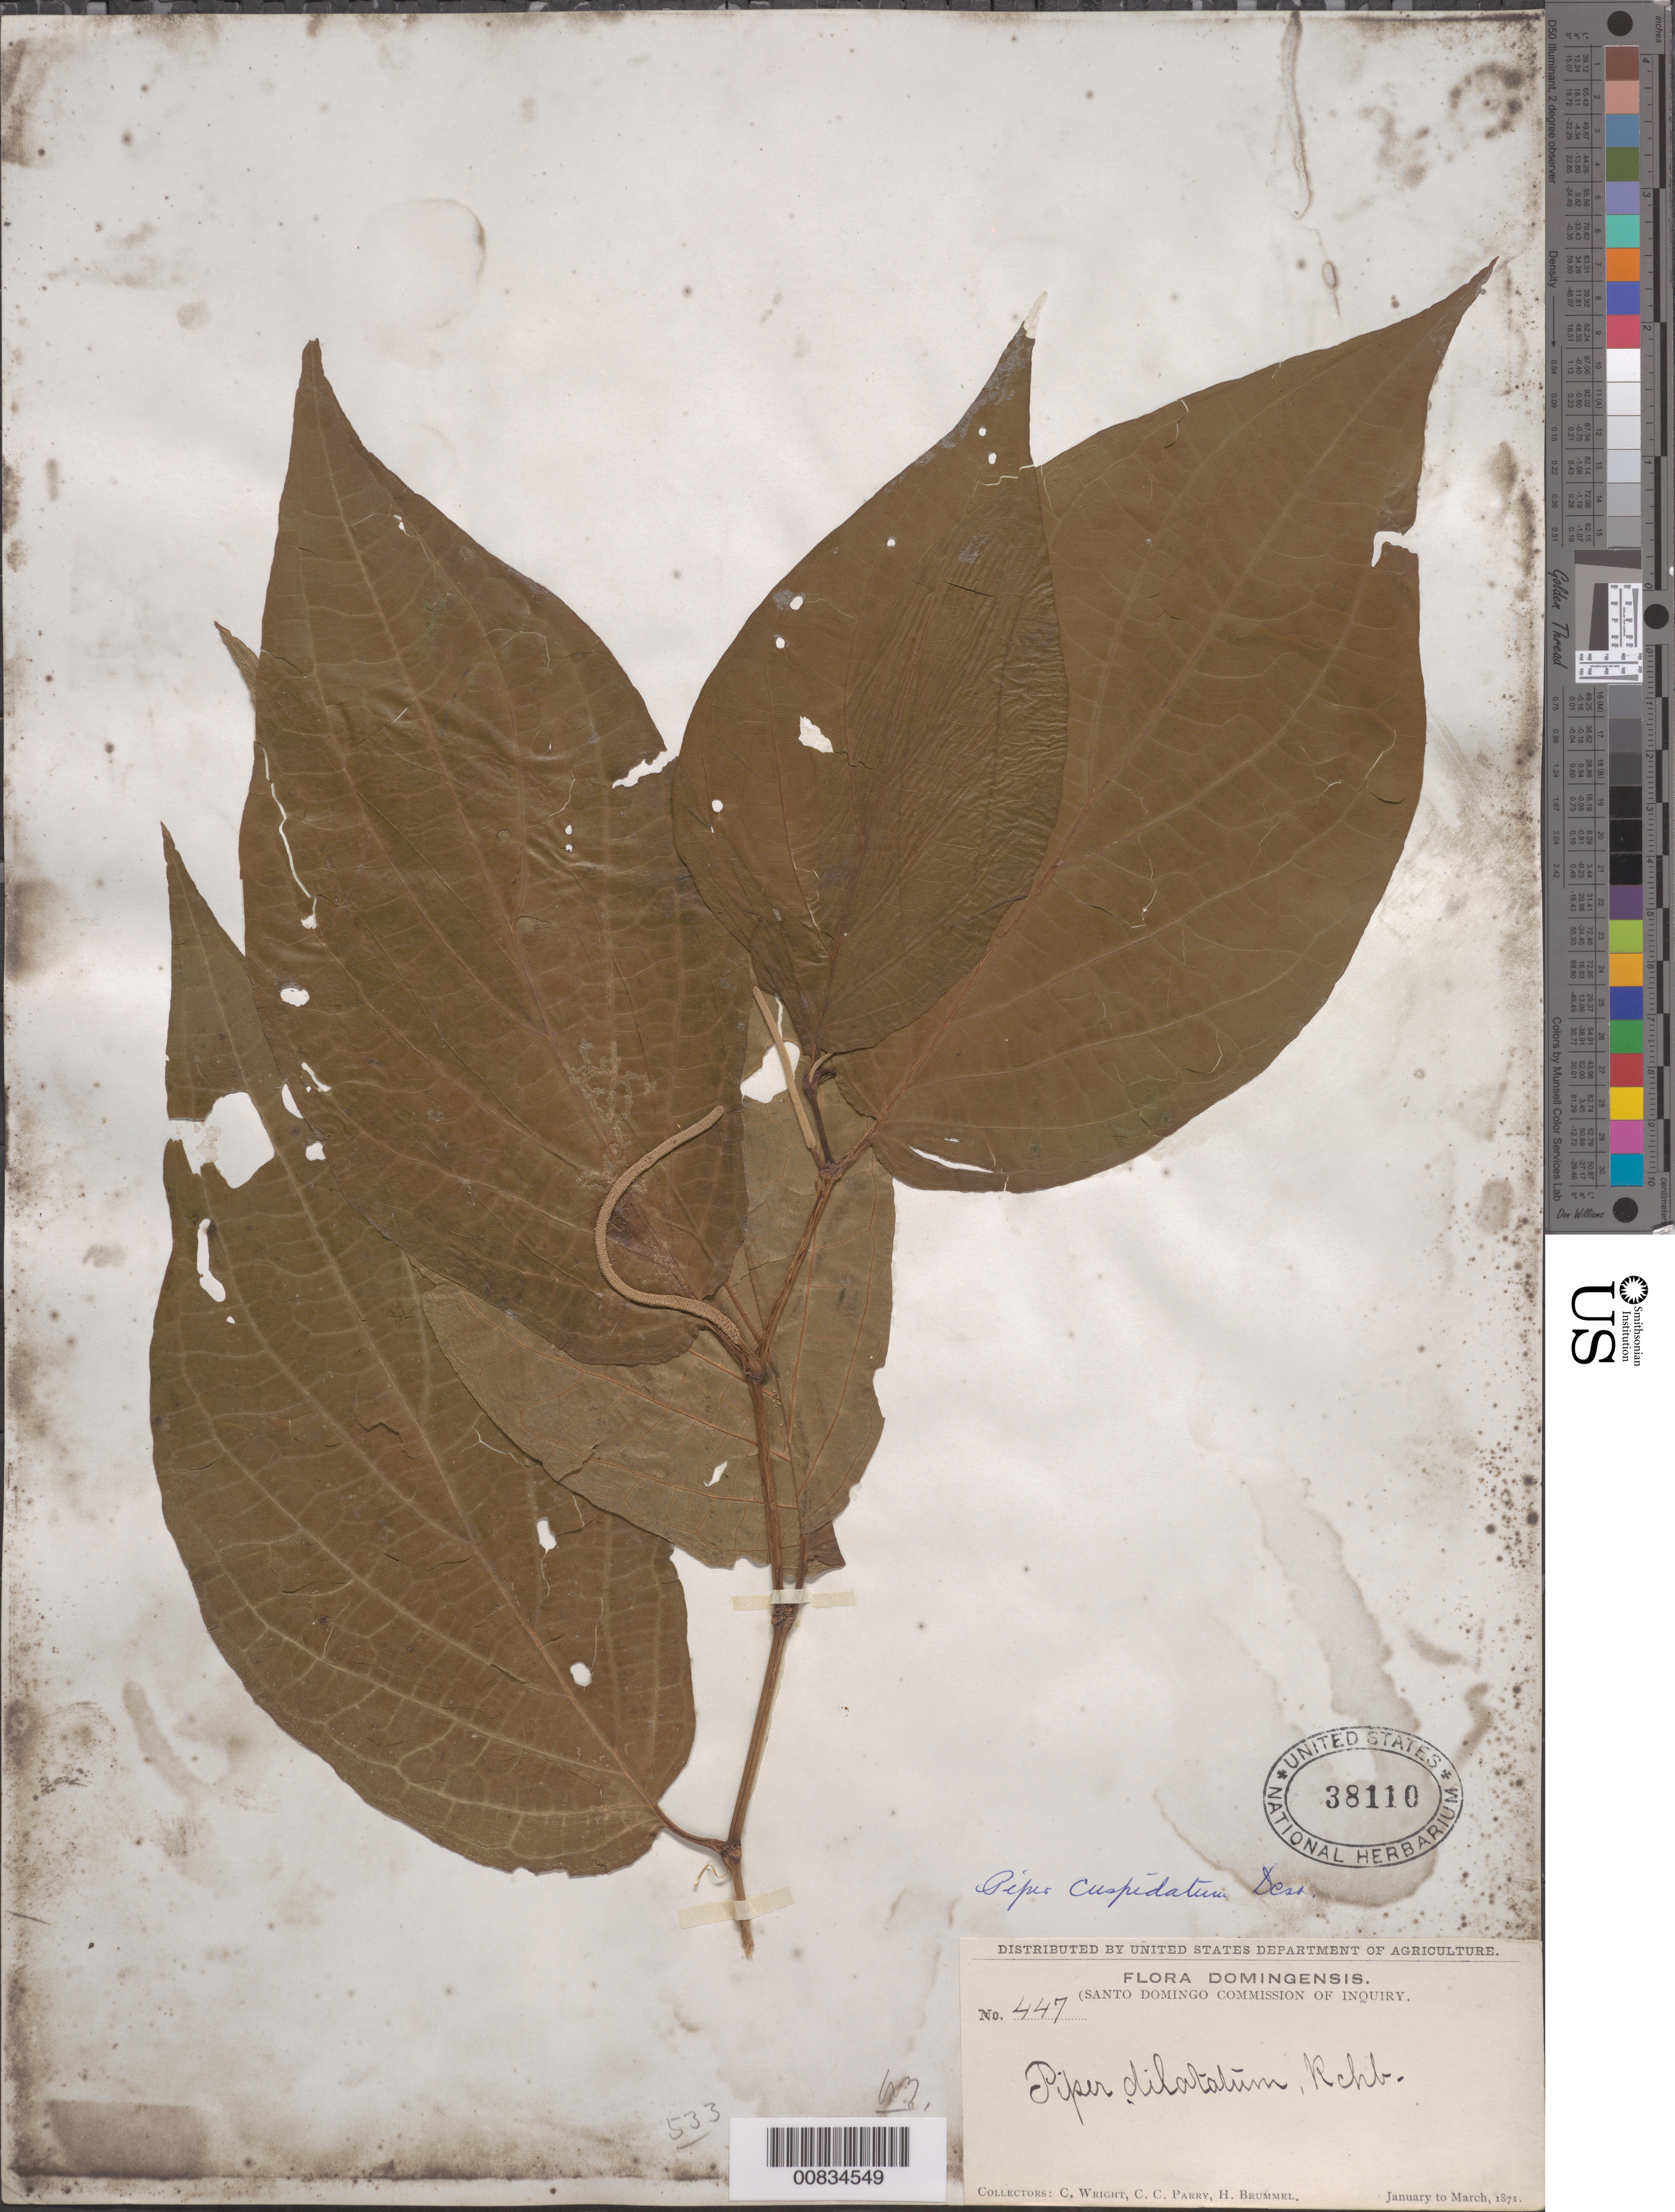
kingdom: Plantae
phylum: Tracheophyta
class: Magnoliopsida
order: Piperales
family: Piperaceae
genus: Piper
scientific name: Piper cuspidatum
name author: Desv. ex Ham.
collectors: C. Wright, C. C. Parry & H. Brummel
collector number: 447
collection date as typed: Jan 1871 to -- Mar 1871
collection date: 1871-01/1871-03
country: Dominican Republic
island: Hispaniola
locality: Dominican Republic.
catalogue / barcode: US 38110